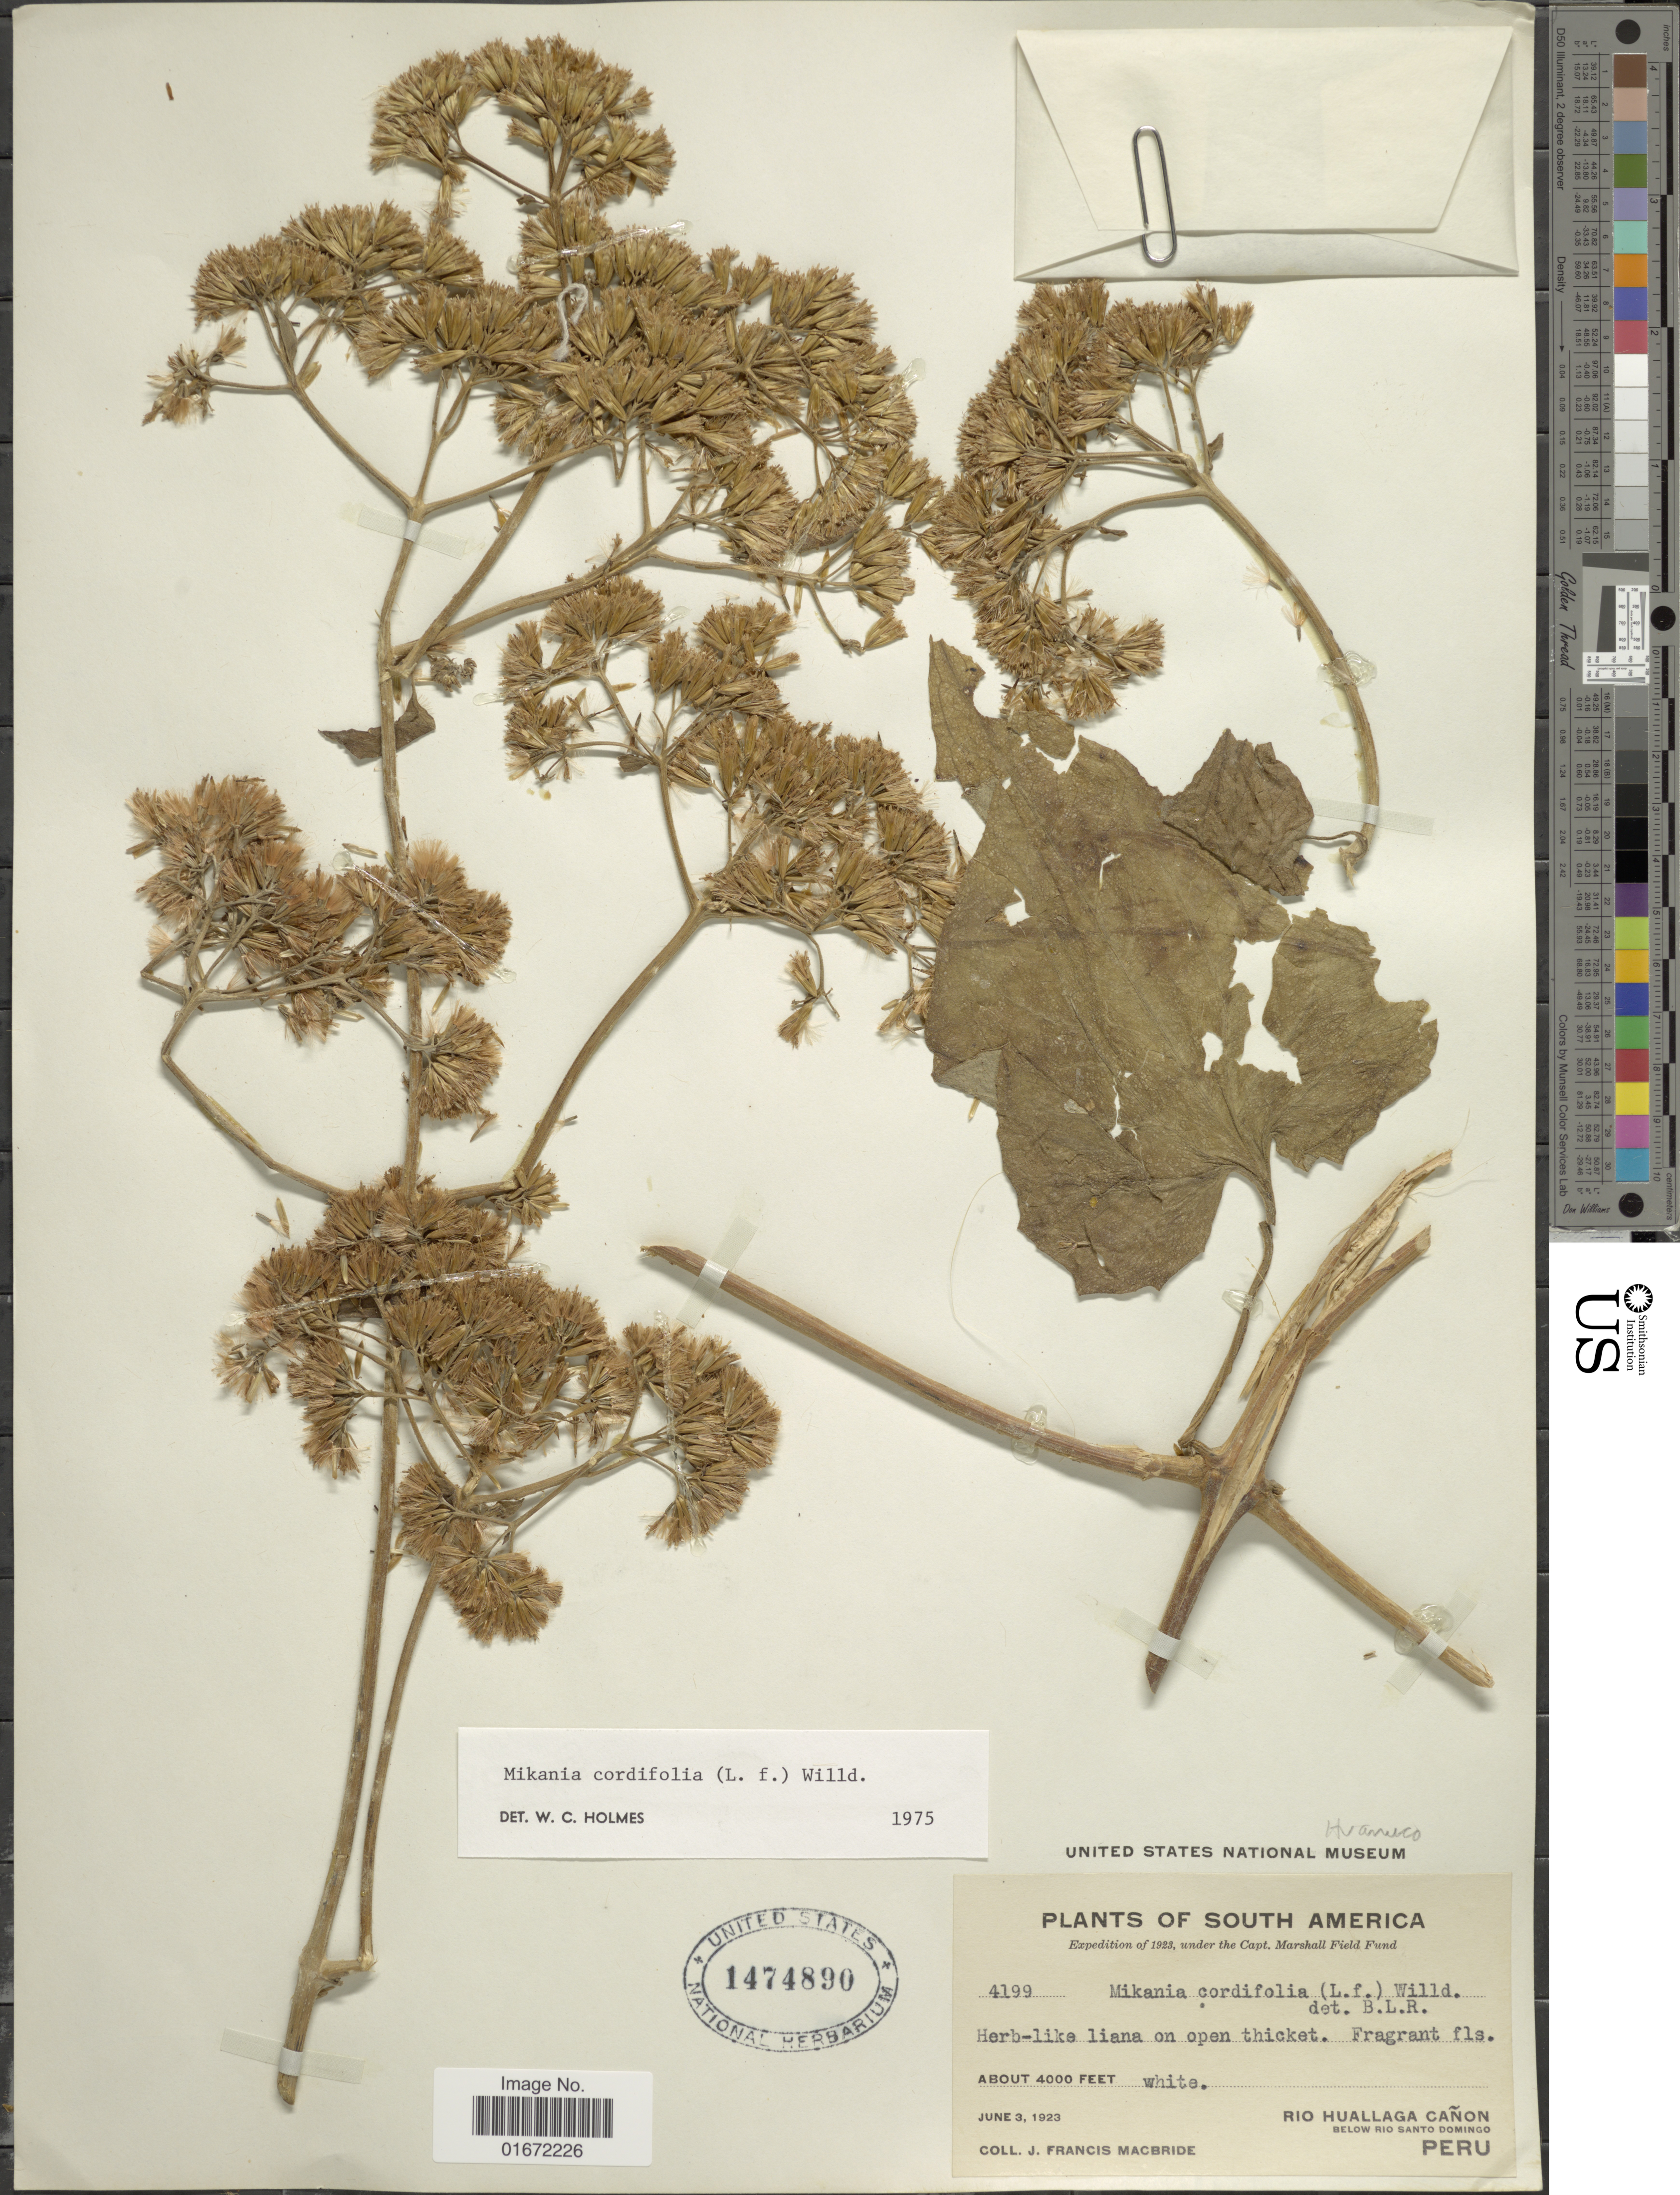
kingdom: Plantae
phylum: Tracheophyta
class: Magnoliopsida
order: Asterales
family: Asteraceae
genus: Mikania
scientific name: Mikania cordifolia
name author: Kunth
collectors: J. F. Macbride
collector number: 4199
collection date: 1923-06-03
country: Peru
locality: Rio Huallaga Cañon. Below Rio Santo Domingo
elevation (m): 1219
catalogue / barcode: US 1474890